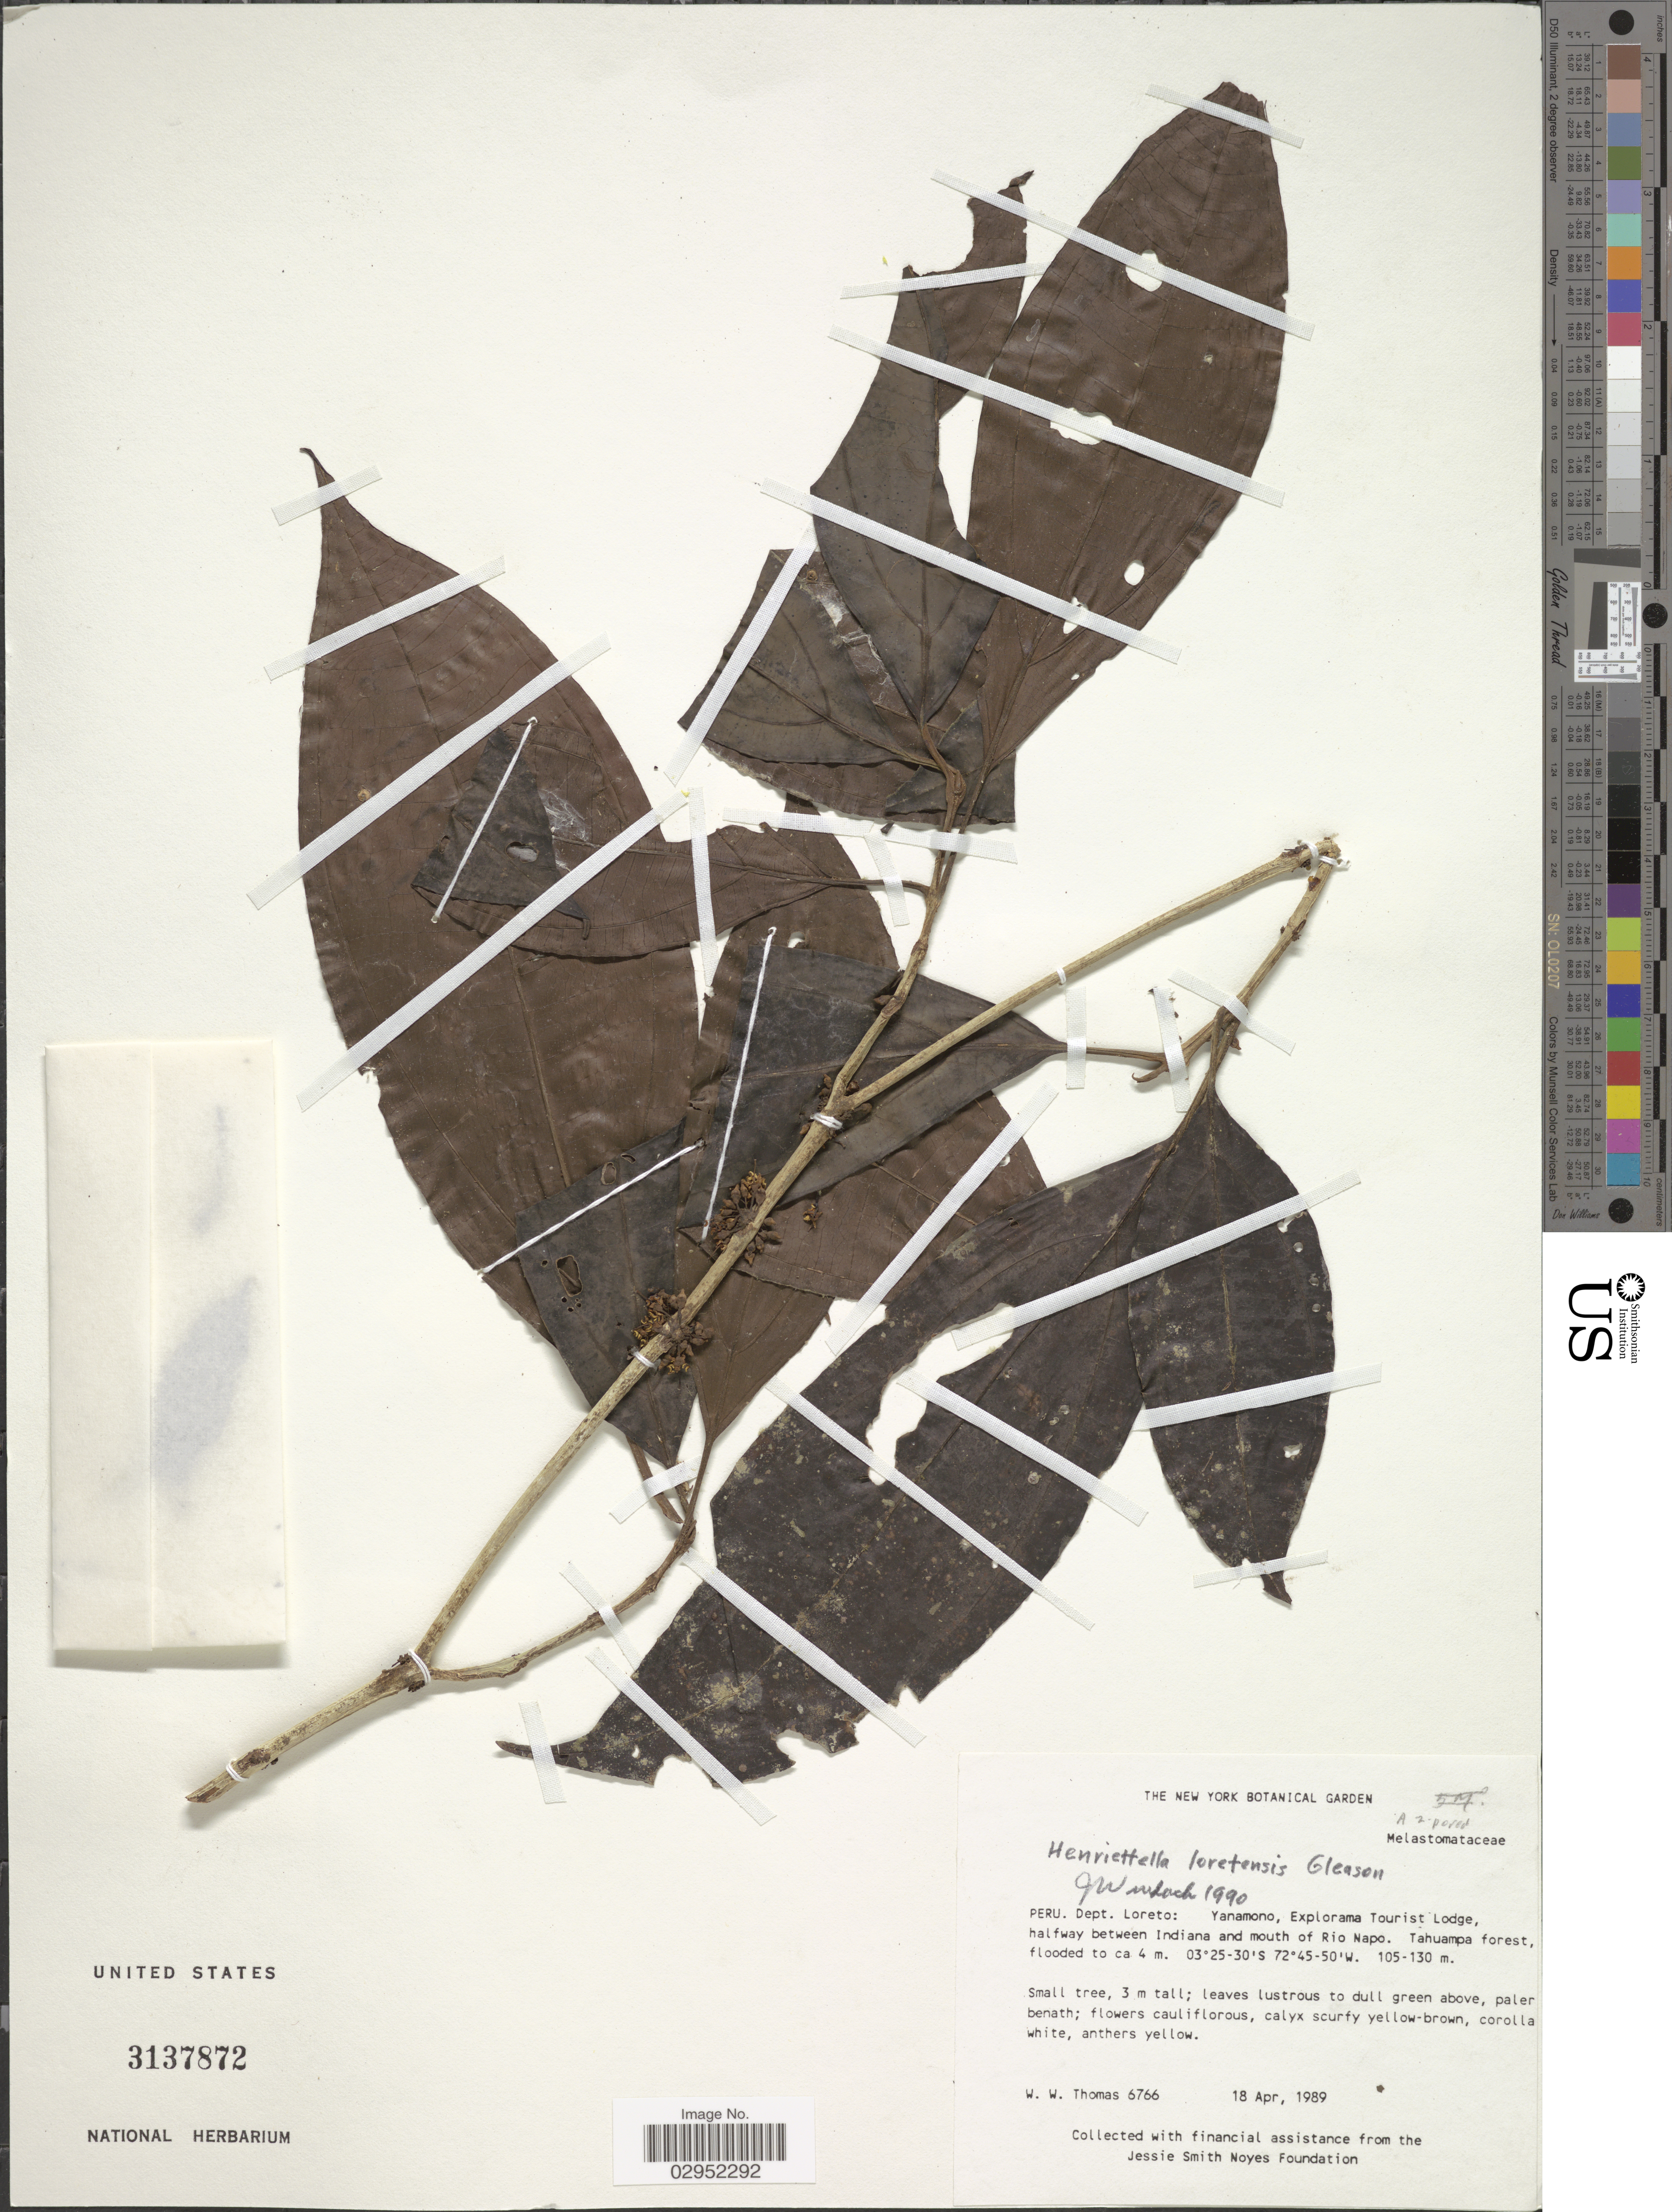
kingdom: Plantae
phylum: Tracheophyta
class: Magnoliopsida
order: Myrtales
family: Melastomataceae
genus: Henriettea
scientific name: Henriettea loretensis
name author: (Gleason) J.F. Macbr.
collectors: W. Thomas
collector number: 6766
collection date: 1989-04-18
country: Peru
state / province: Loreto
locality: Dept. Loreto: Yanamono, Explorama Tourist Lodge, halfway between Indiana and mouth of Rio Napo. Tahuampa forest.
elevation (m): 105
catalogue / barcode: US 3137872